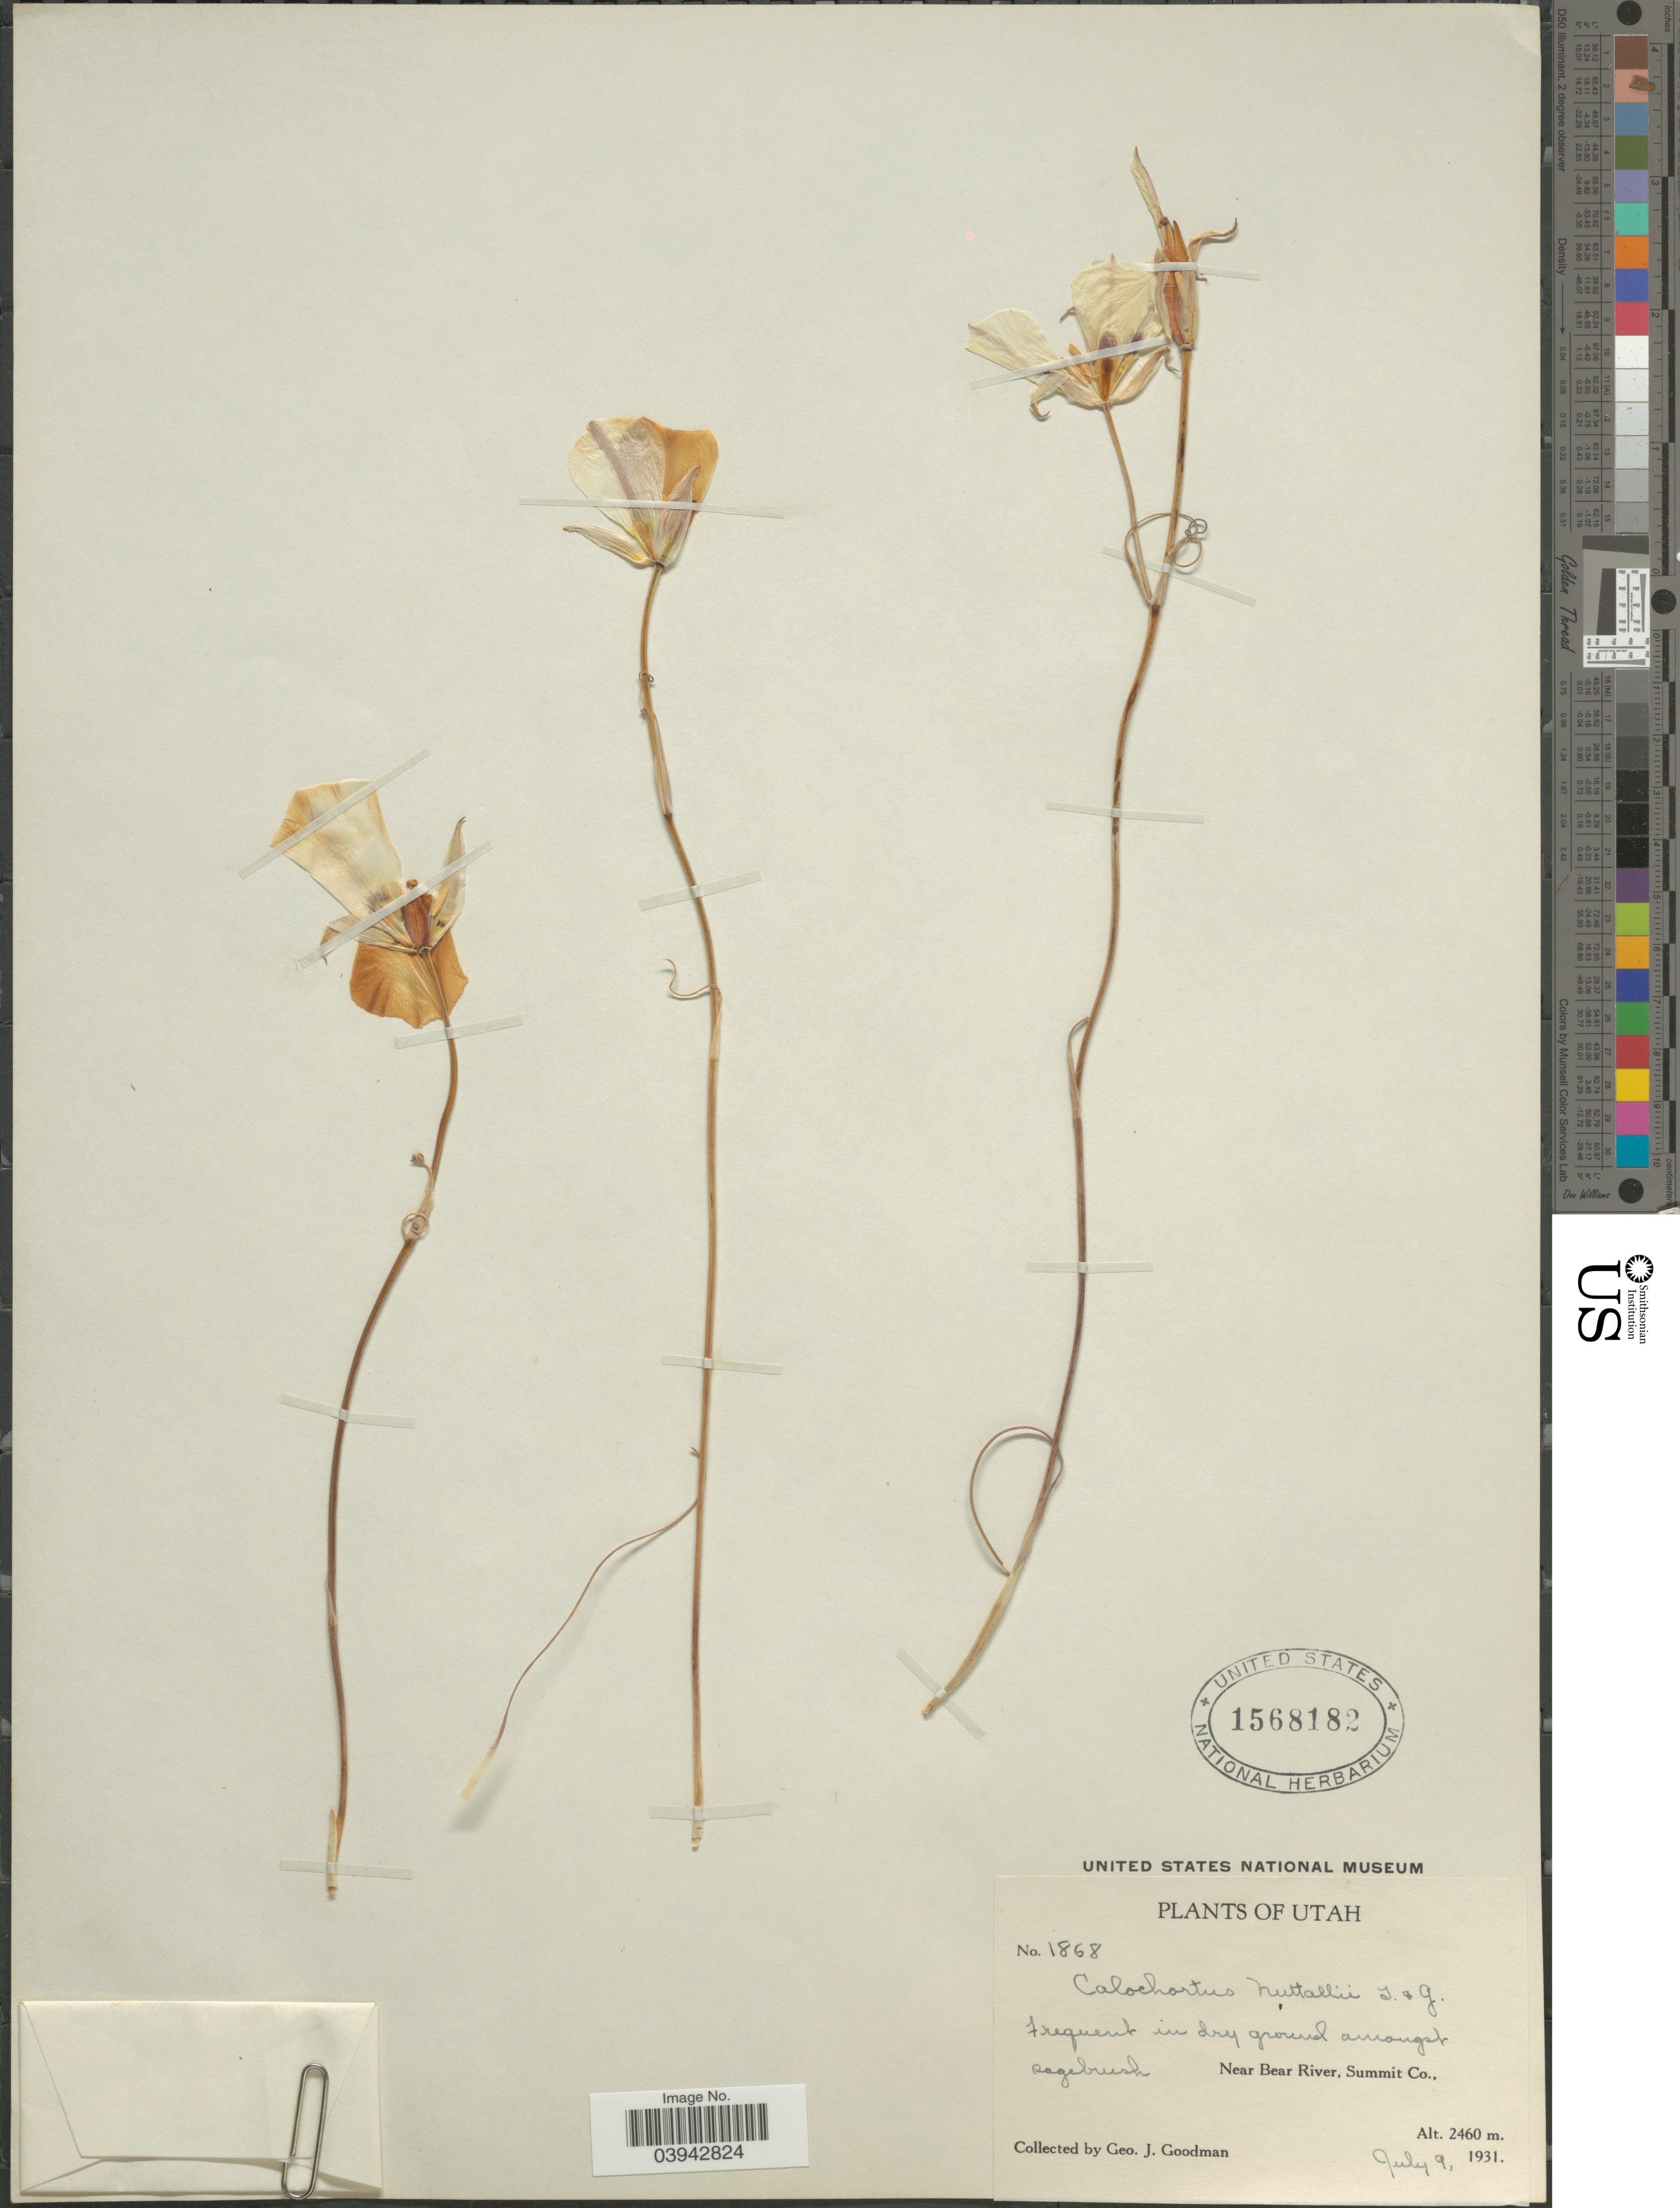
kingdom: Plantae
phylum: Tracheophyta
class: Liliopsida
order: Liliales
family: Liliaceae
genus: Calochortus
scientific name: Calochortus nuttallii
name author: Torr.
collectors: G. J. Goodman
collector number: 1868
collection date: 1931-07-09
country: United States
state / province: Utah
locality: Near Bear River, Summit Co.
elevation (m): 2460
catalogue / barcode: US 1568182